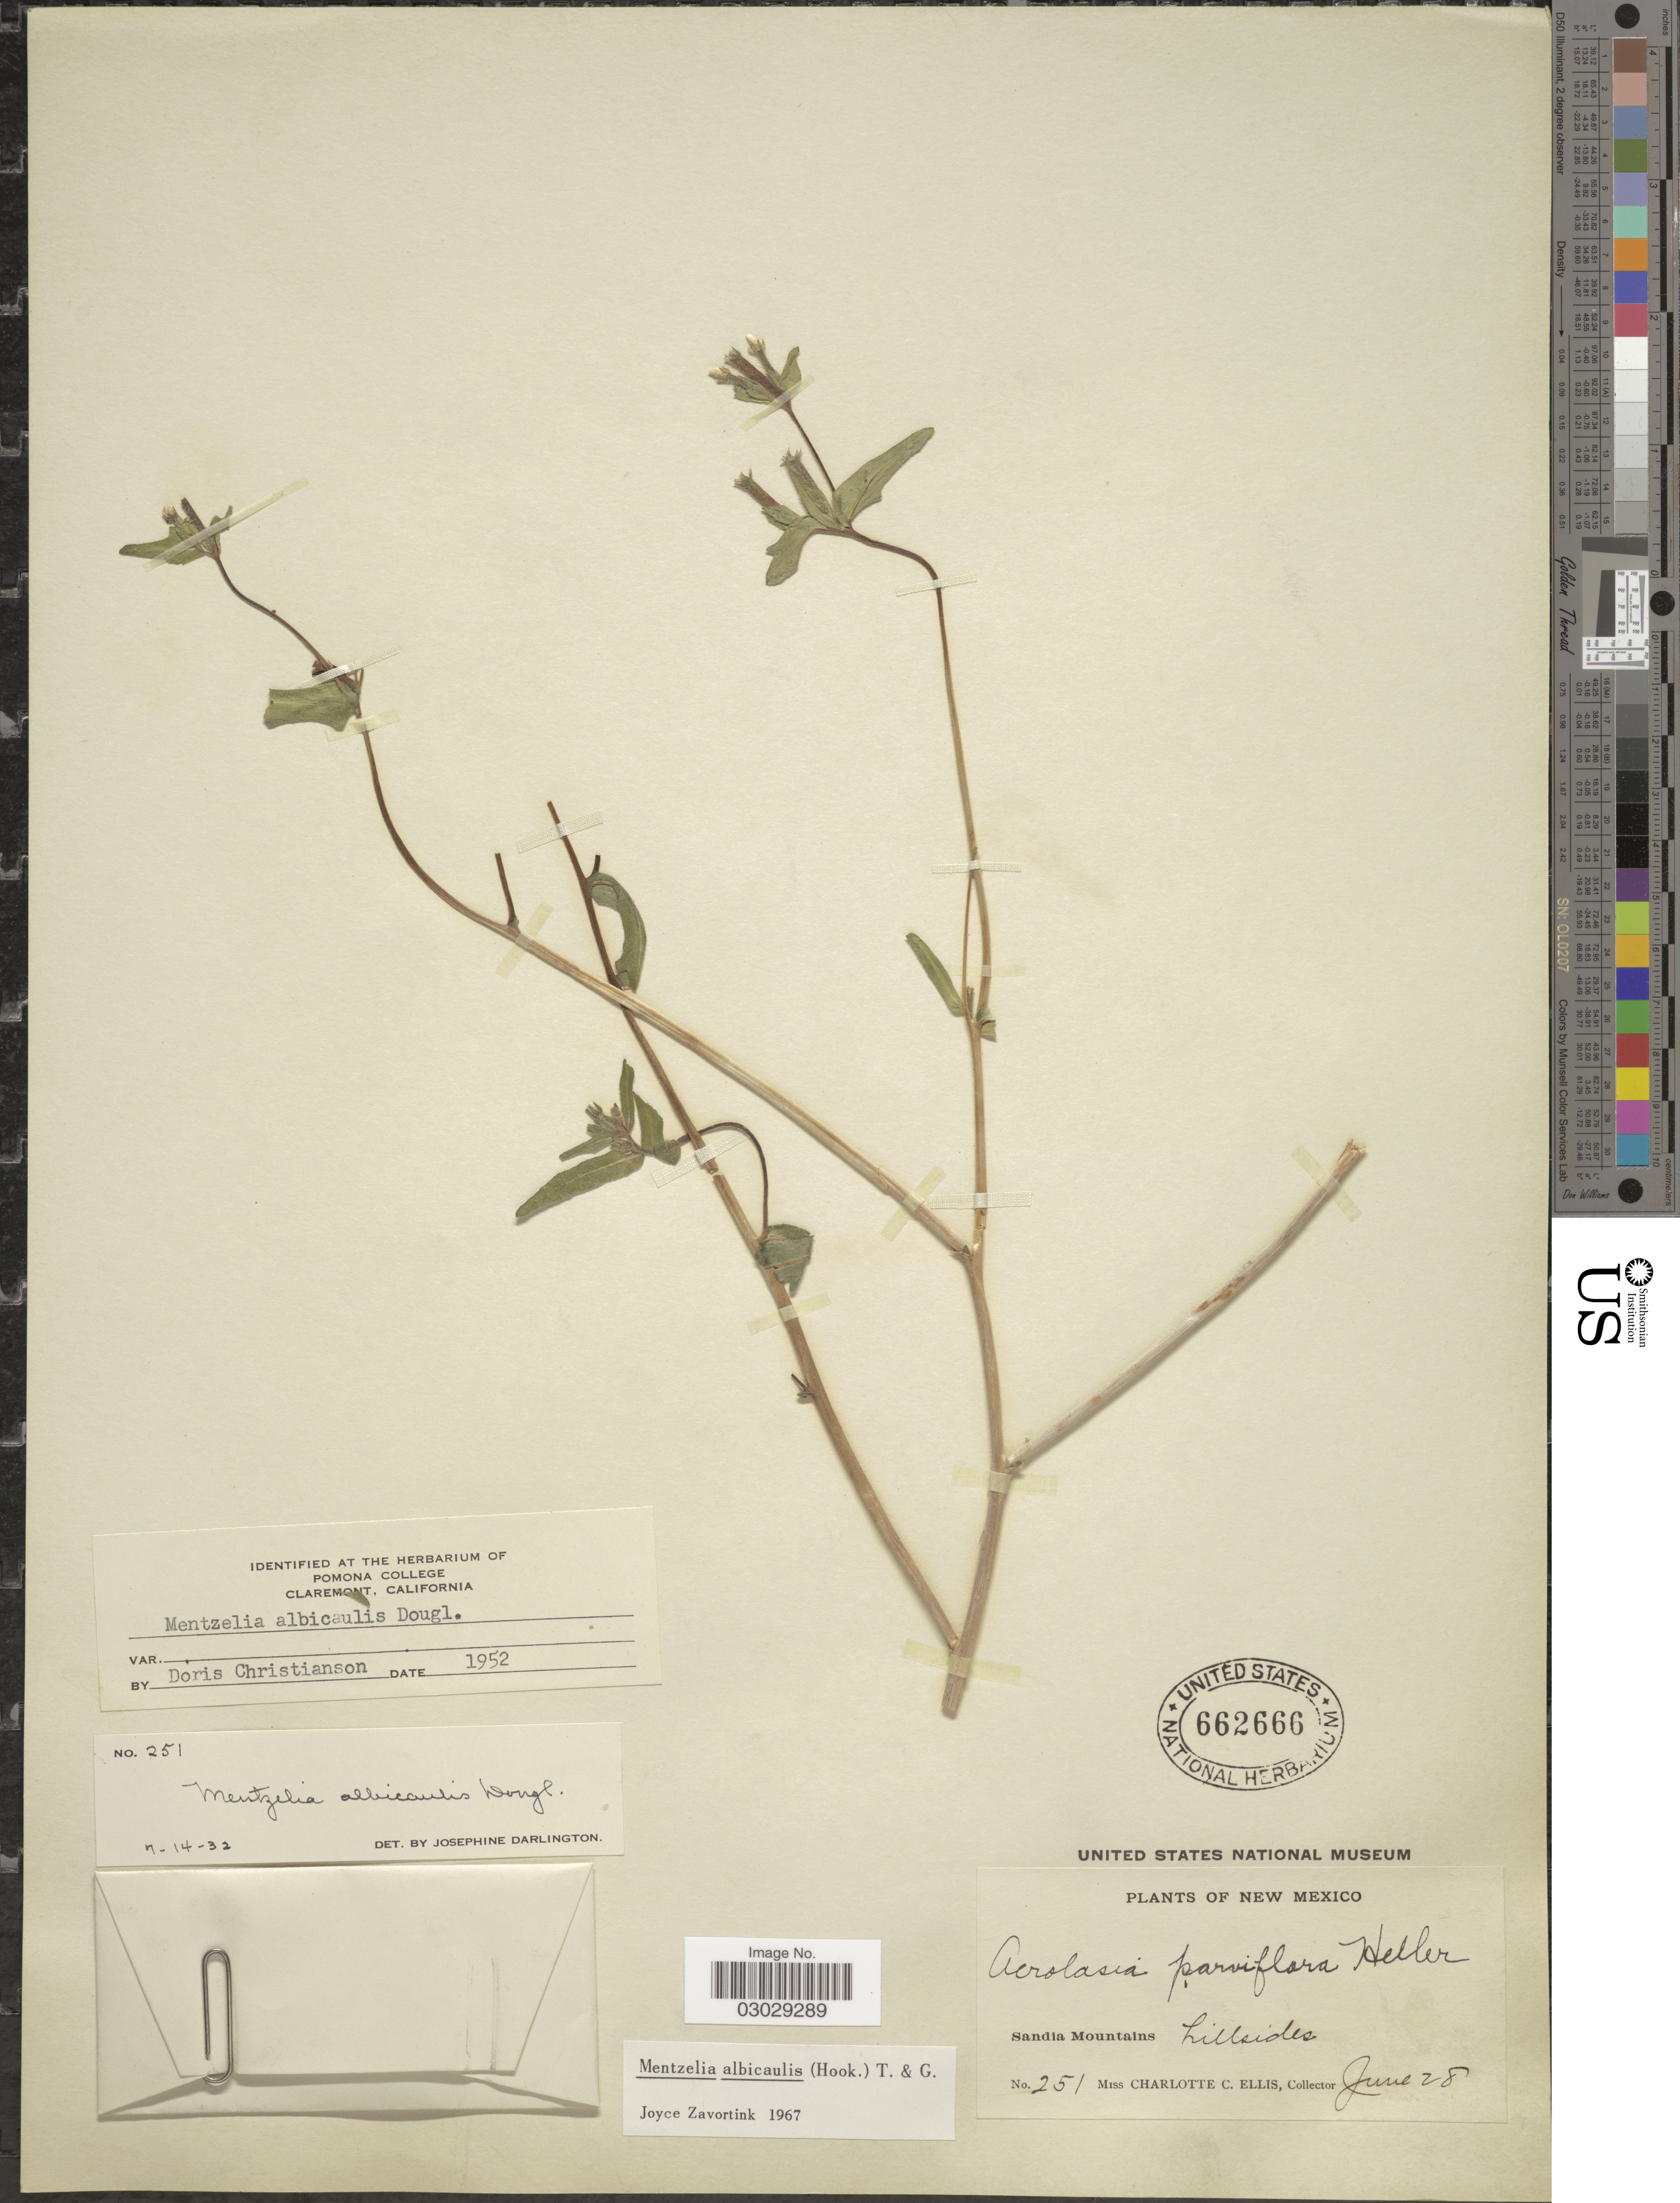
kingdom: Plantae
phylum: Tracheophyta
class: Magnoliopsida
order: Cornales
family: Loasaceae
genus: Mentzelia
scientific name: Mentzelia albicaulis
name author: (Douglas ex Hook.) Douglas ex Torr. & A. Gray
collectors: C. C. Ellis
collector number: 251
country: United States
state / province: New Mexico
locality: Sandia Mountains, hillsides.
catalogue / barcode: US 662666